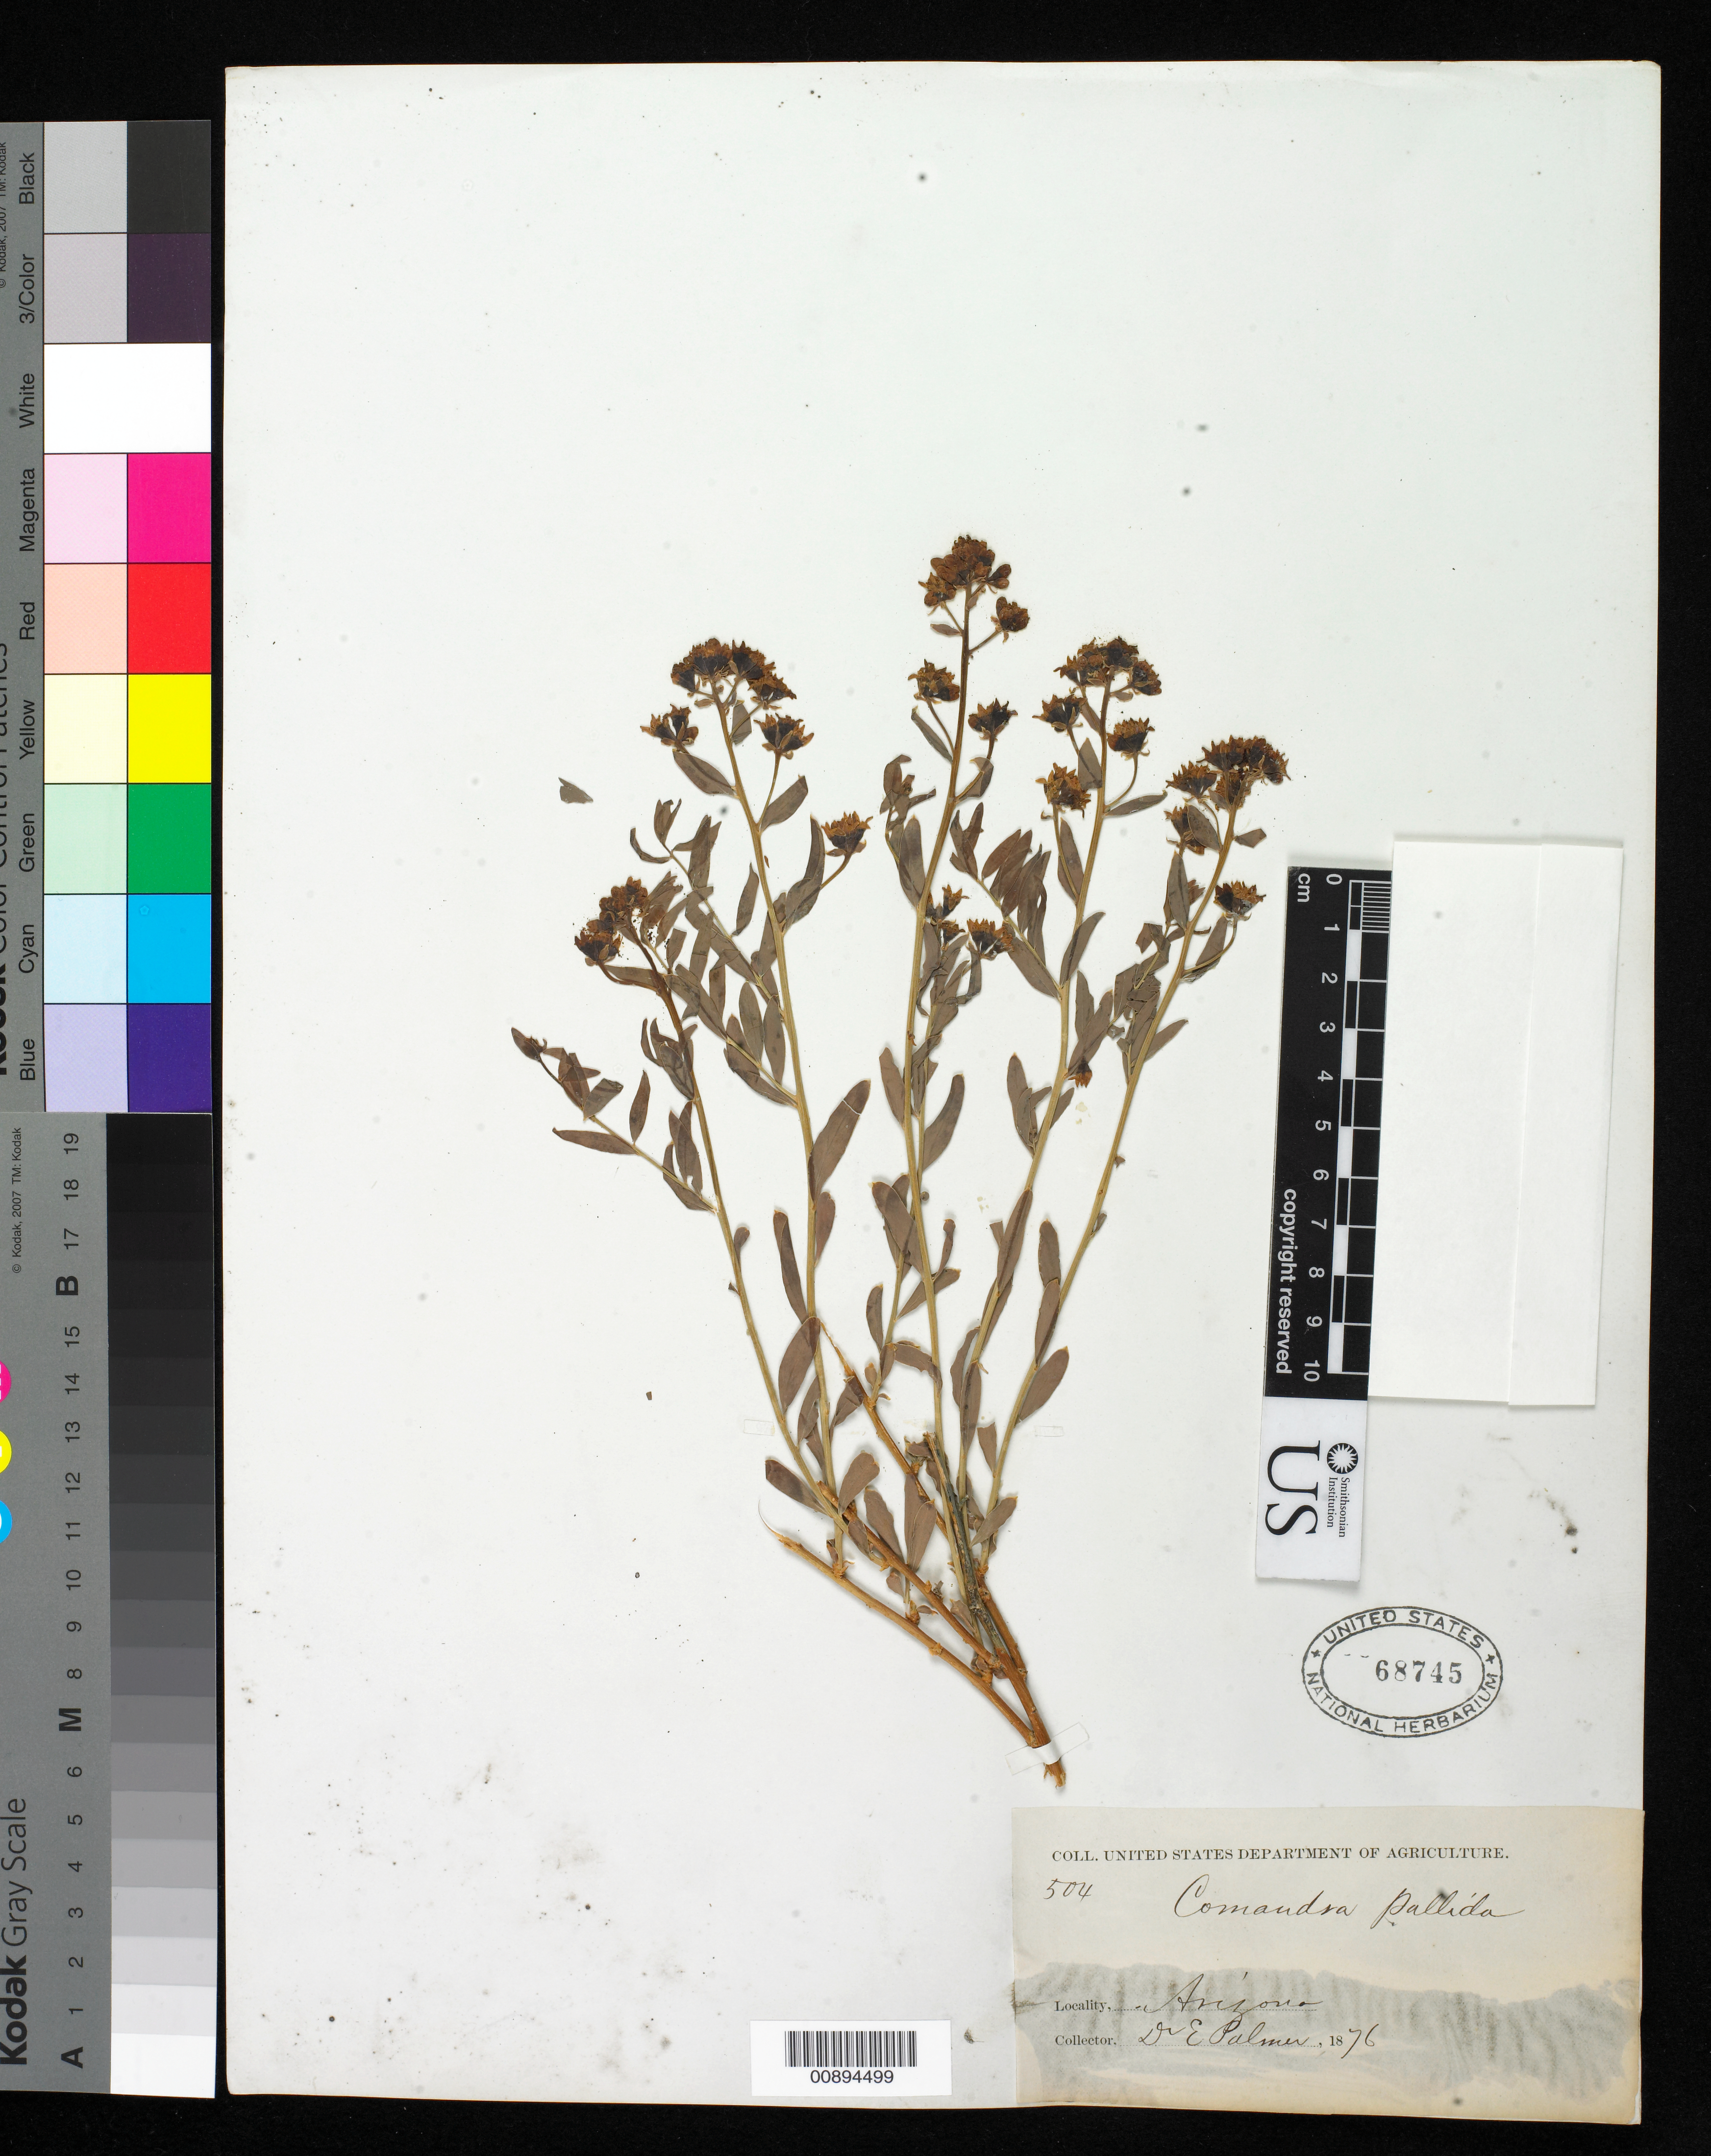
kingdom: Plantae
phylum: Tracheophyta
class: Magnoliopsida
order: Santalales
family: Comandraceae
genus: Comandra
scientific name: Comandra pallida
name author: A. DC.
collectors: E. Palmer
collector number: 504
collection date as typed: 1876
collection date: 1876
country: United States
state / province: Arizona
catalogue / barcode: US 68745